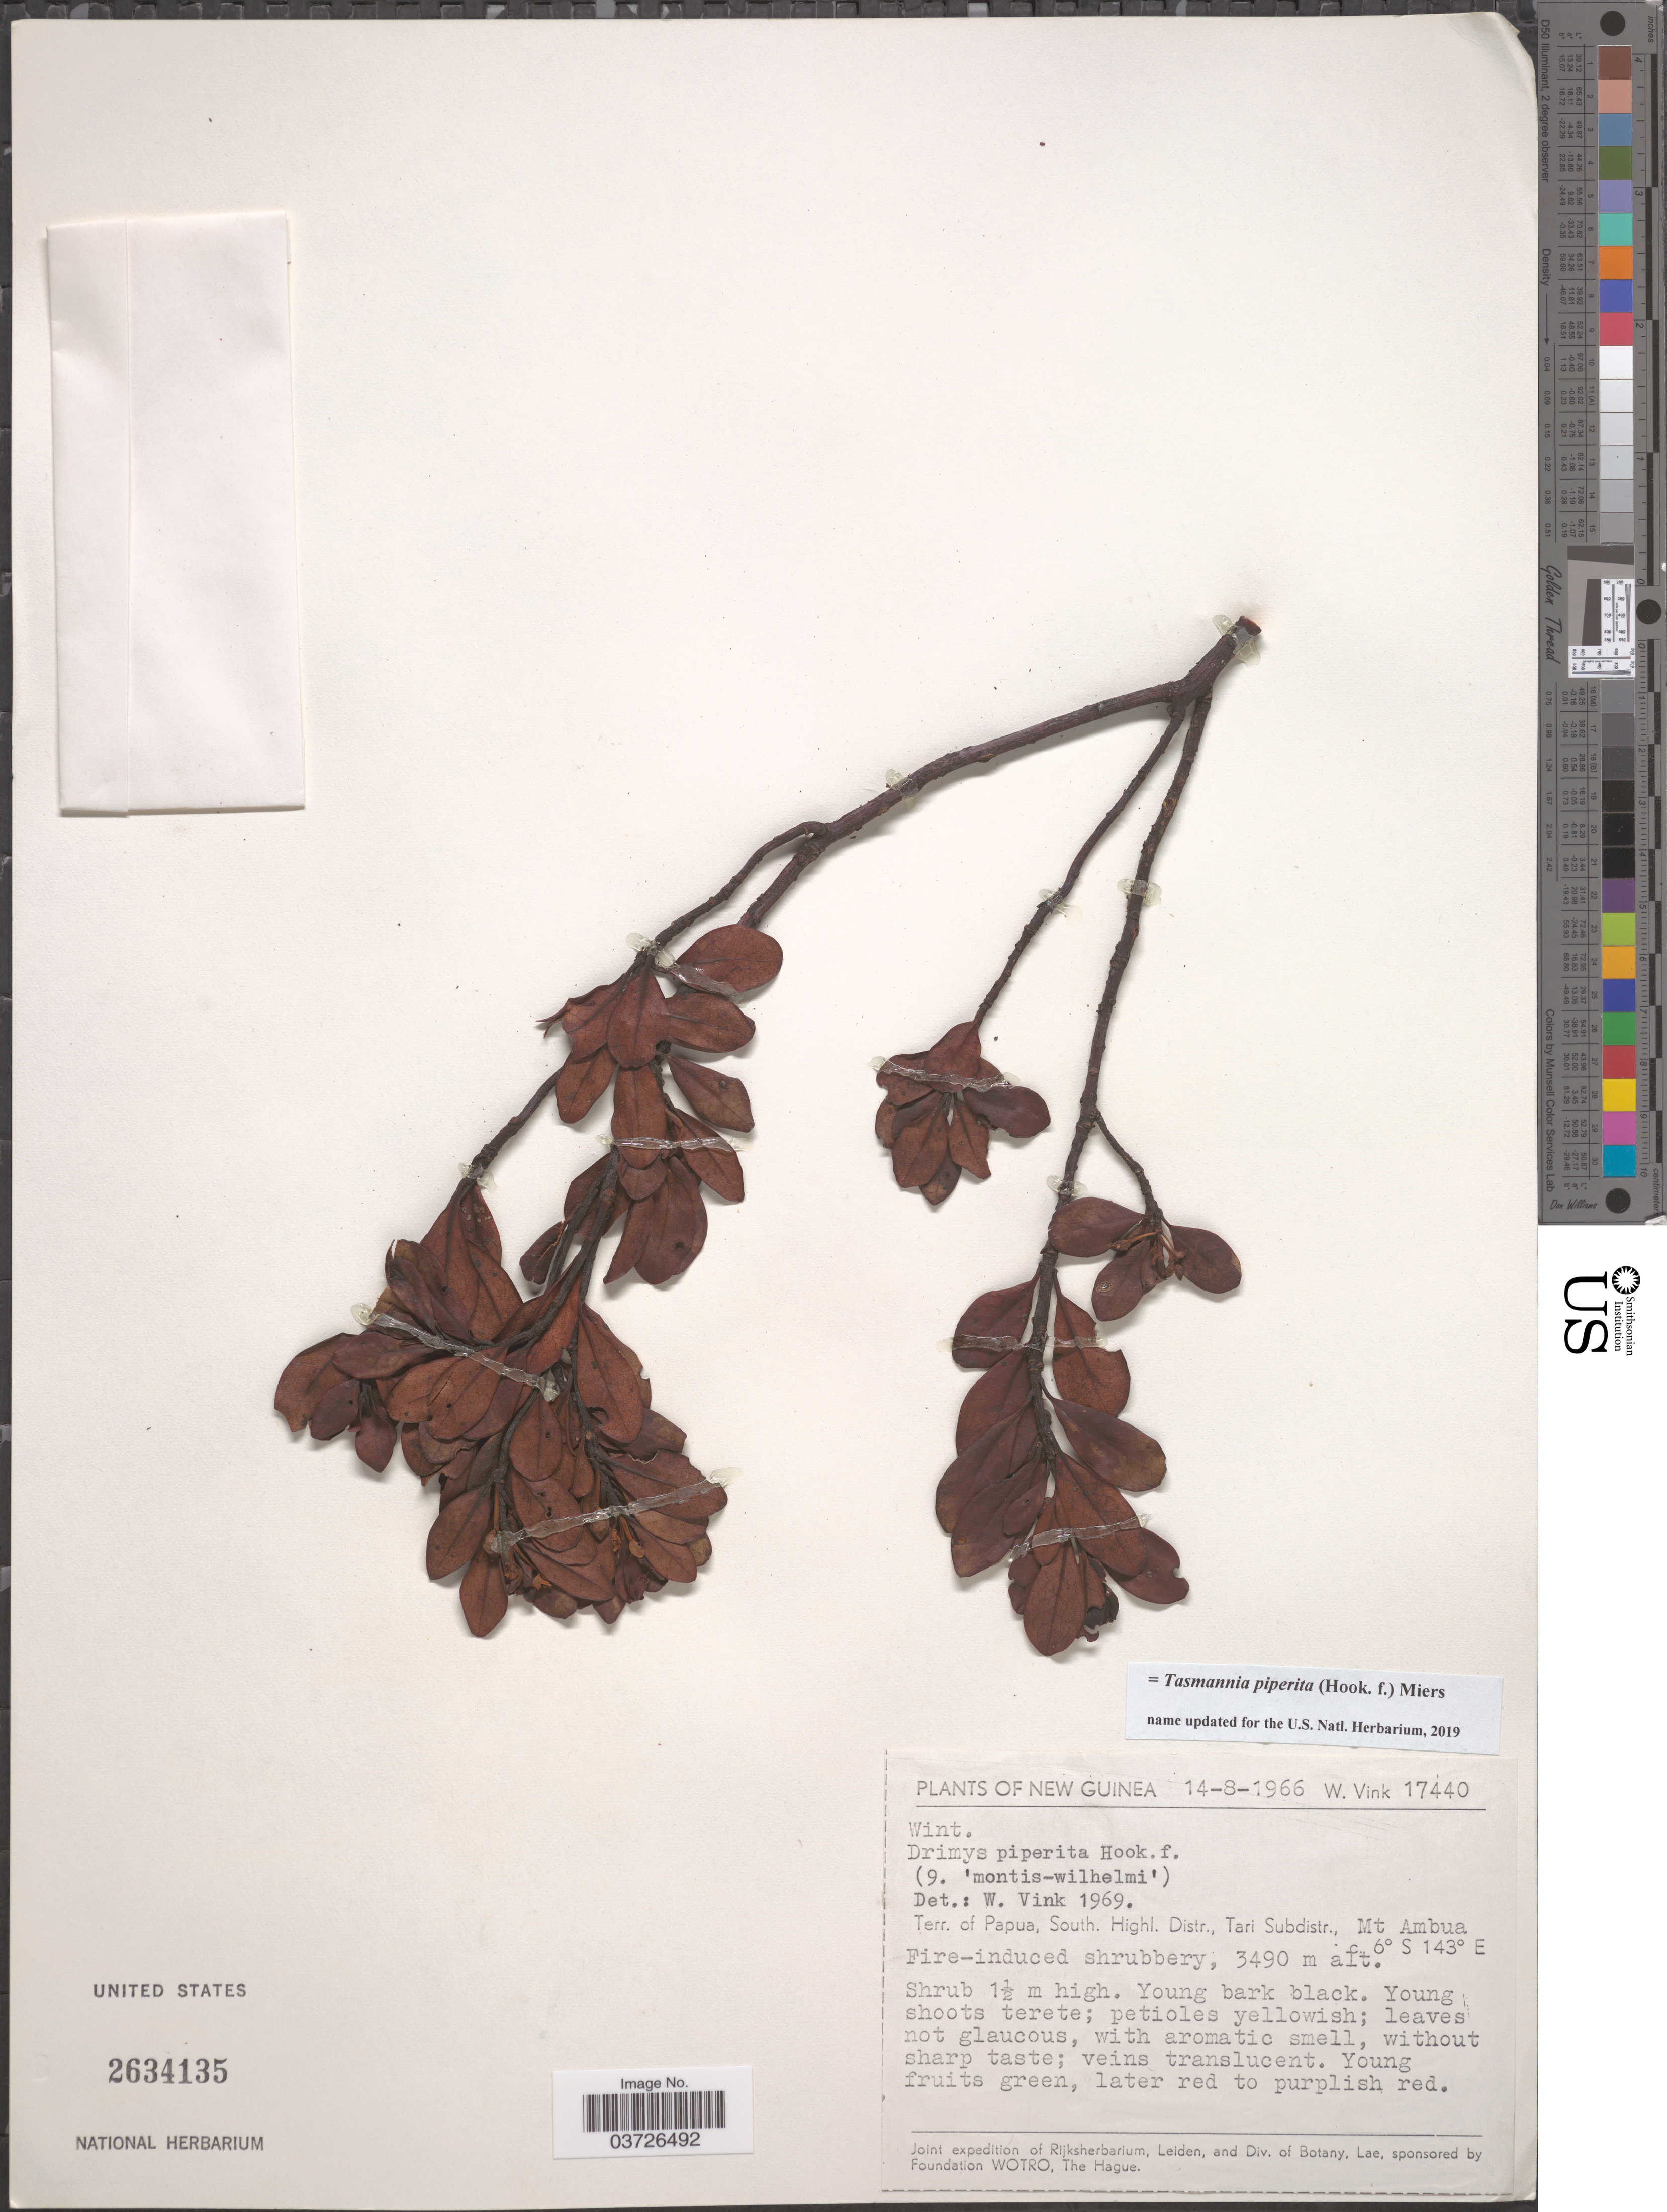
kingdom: Plantae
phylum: Tracheophyta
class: Magnoliopsida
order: Canellales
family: Winteraceae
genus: Tasmannia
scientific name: Tasmannia piperita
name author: (Hook. f.) Miers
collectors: W. Vink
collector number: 17440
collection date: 1966-08-14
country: Papua New Guinea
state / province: Southern Highlands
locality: New Guinea. Terr. of Papua, South. Highl. Distr., Tari Subdistr., Mt Ambua.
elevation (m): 3490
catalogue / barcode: US 2634135